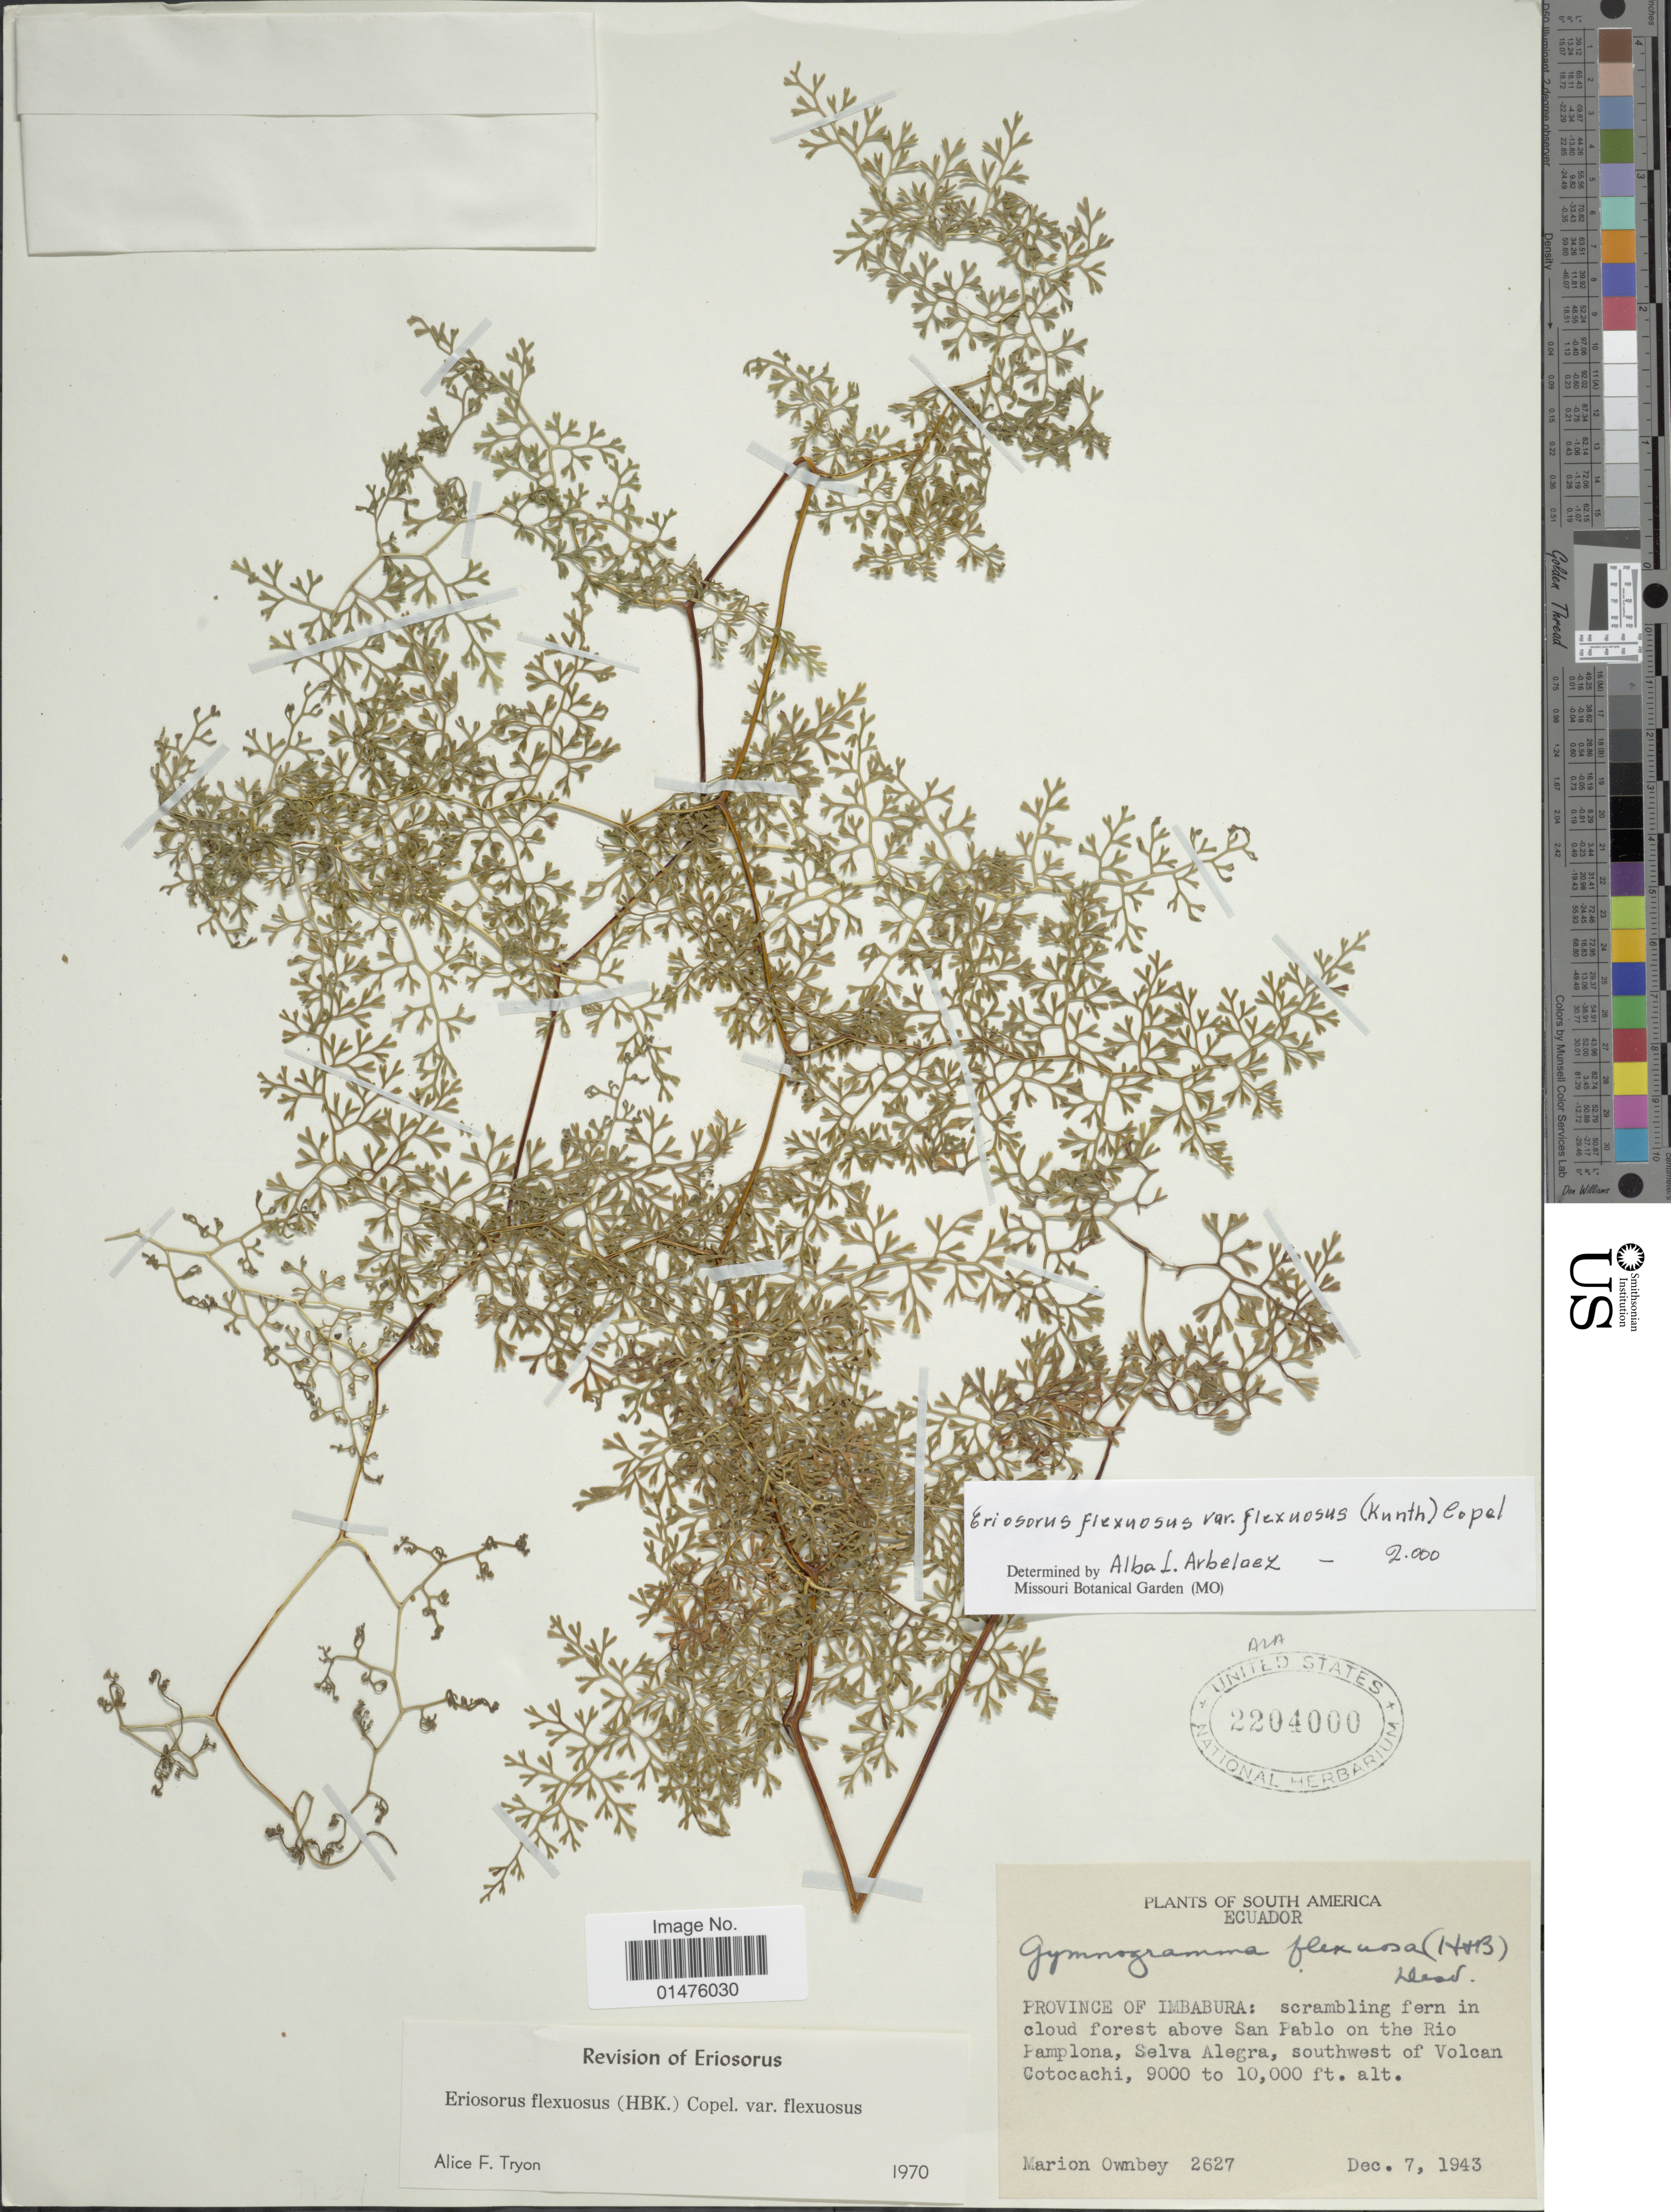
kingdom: Plantae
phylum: Tracheophyta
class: Polypodiopsida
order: Polypodiales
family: Pteridaceae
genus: Jamesonia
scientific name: Jamesonia flexuosa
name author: (Humb. & Bonpl.) Christenh.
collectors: F. M. Ownbey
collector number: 2627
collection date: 1943-12-07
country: Ecuador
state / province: Imbabura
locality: Scrambling fern in cloud forest above Sab Pablo on the Rio Pamplona, Selva Alegra, southwest of Volcan Cotocachi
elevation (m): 2743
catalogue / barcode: US 2204000